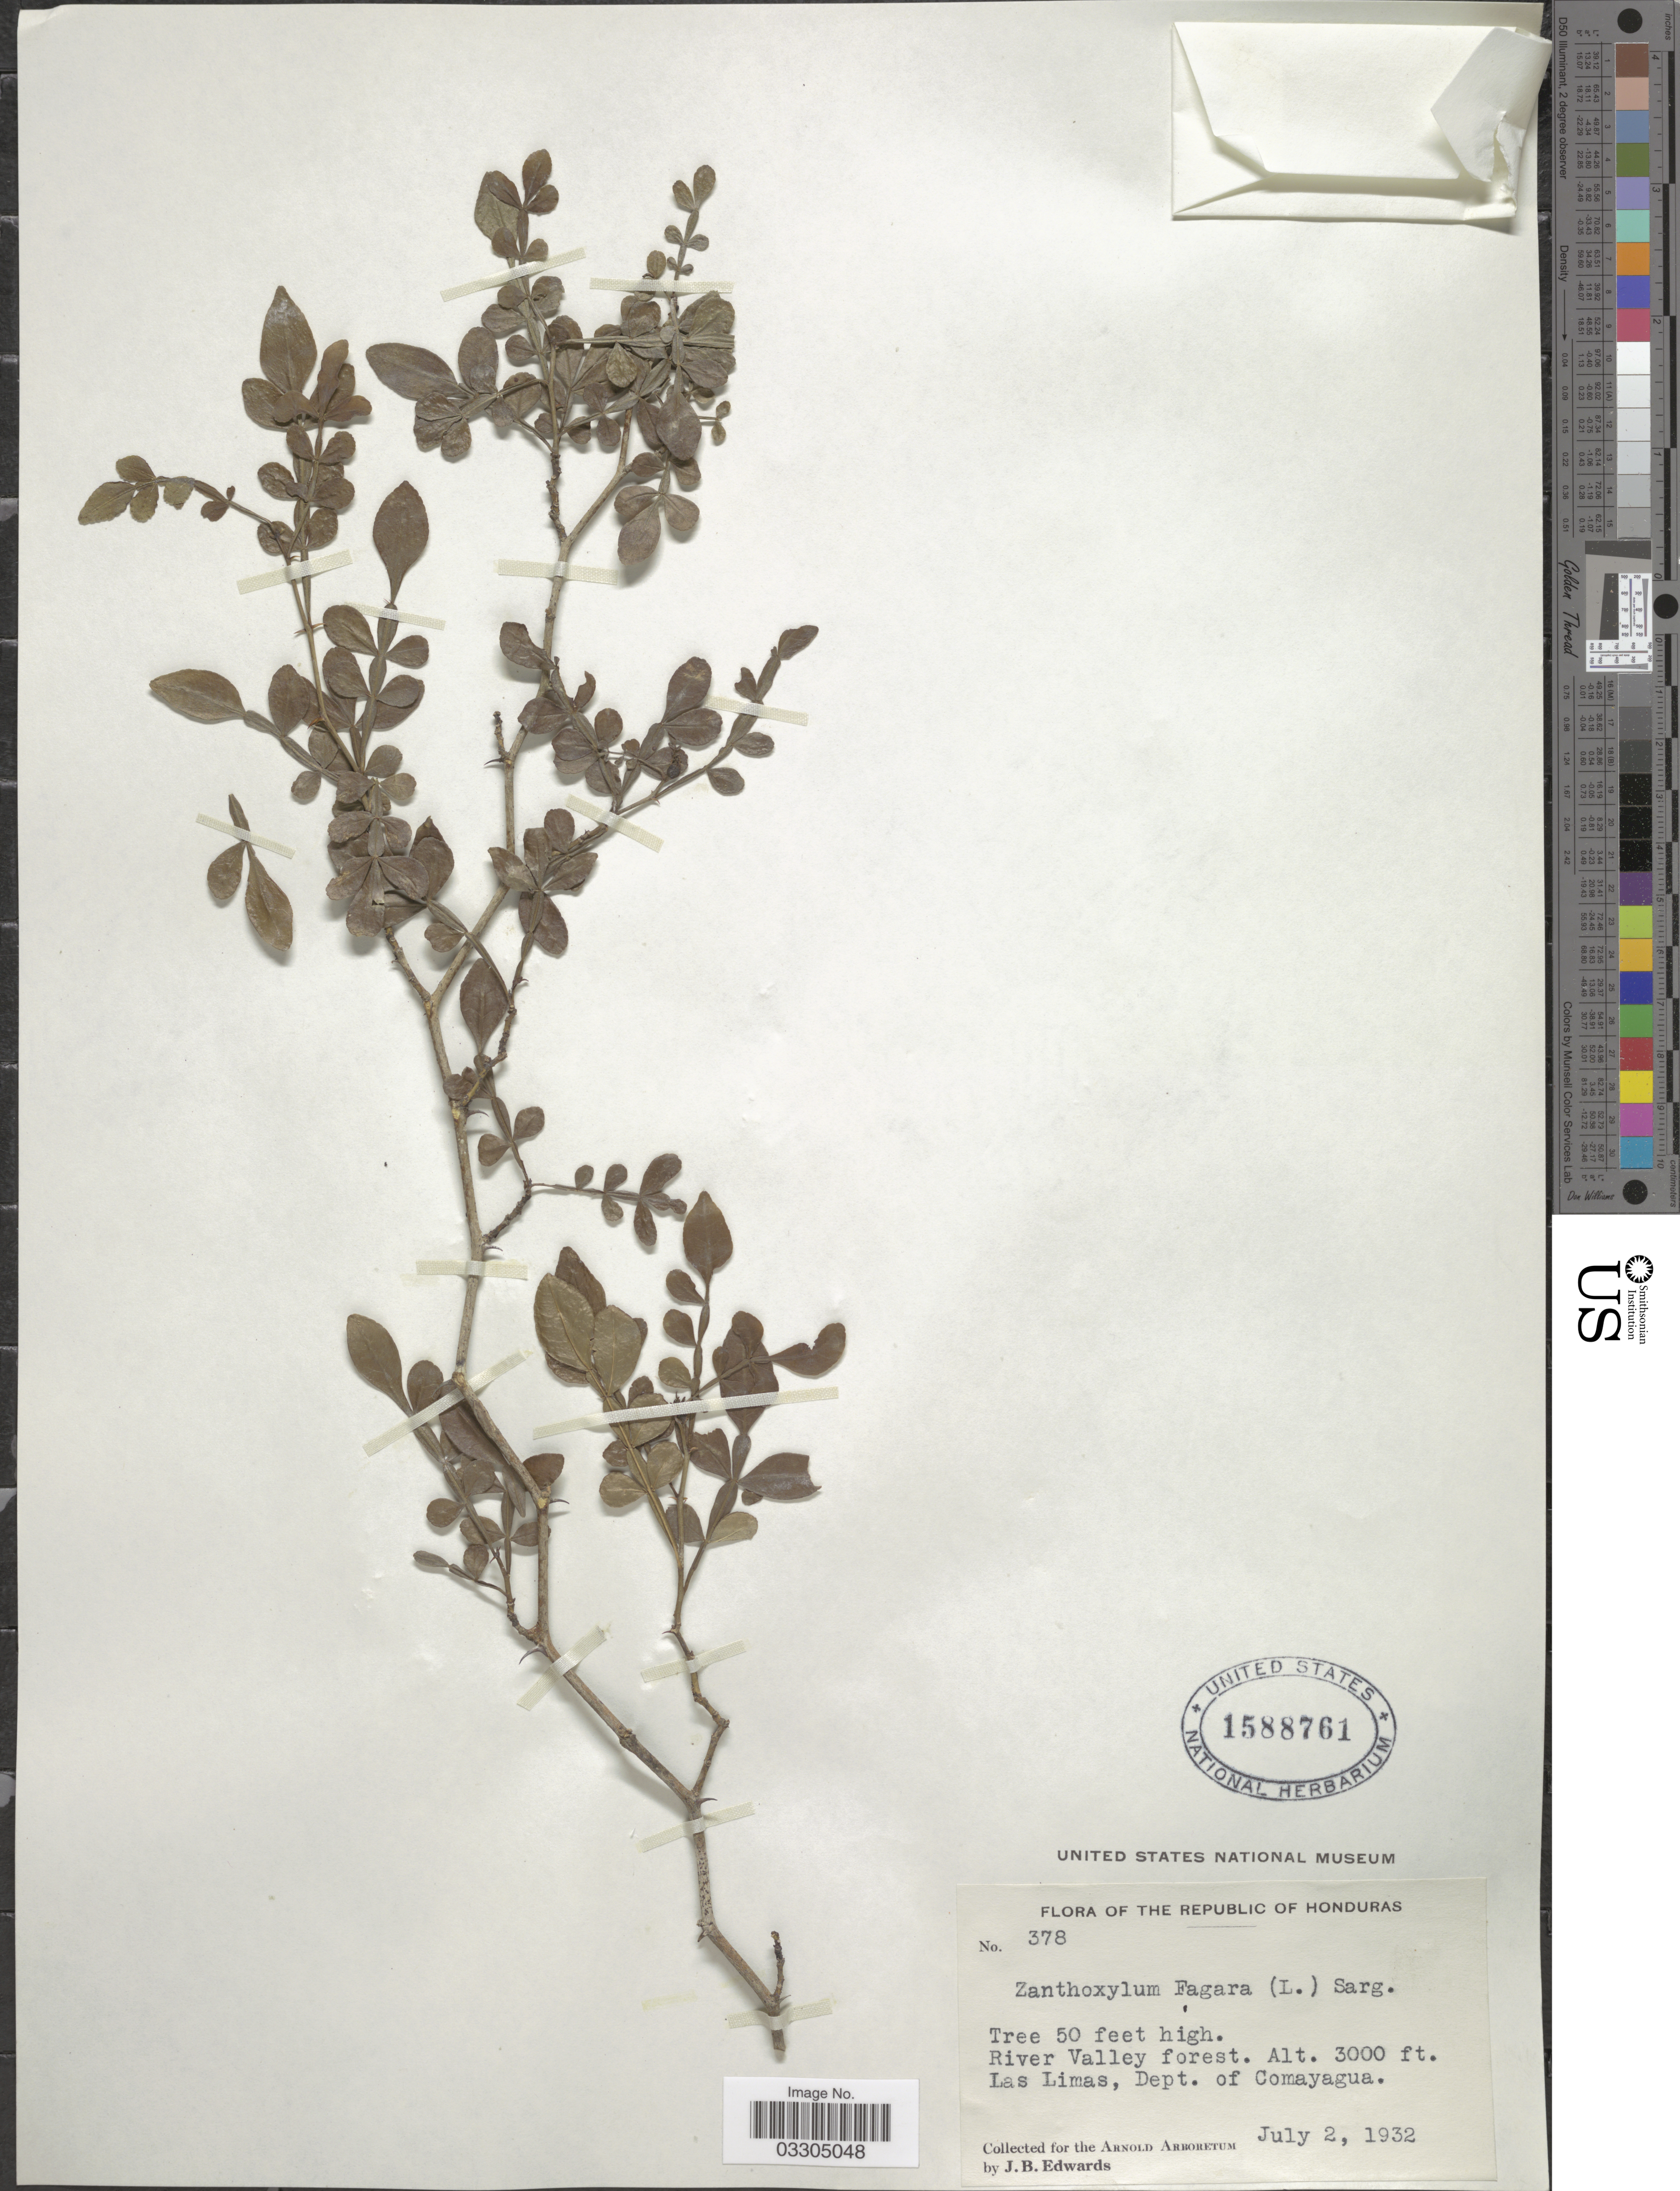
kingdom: Plantae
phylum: Tracheophyta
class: Magnoliopsida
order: Sapindales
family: Rutaceae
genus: Zanthoxylum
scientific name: Zanthoxylum fagara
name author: (L.) Sarg.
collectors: J. B. Edwards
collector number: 378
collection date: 1932-07-02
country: Honduras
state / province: Comayagua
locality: River Valley forest. Las Limas, Dept. of Comayagua.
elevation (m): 914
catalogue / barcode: US 1588761